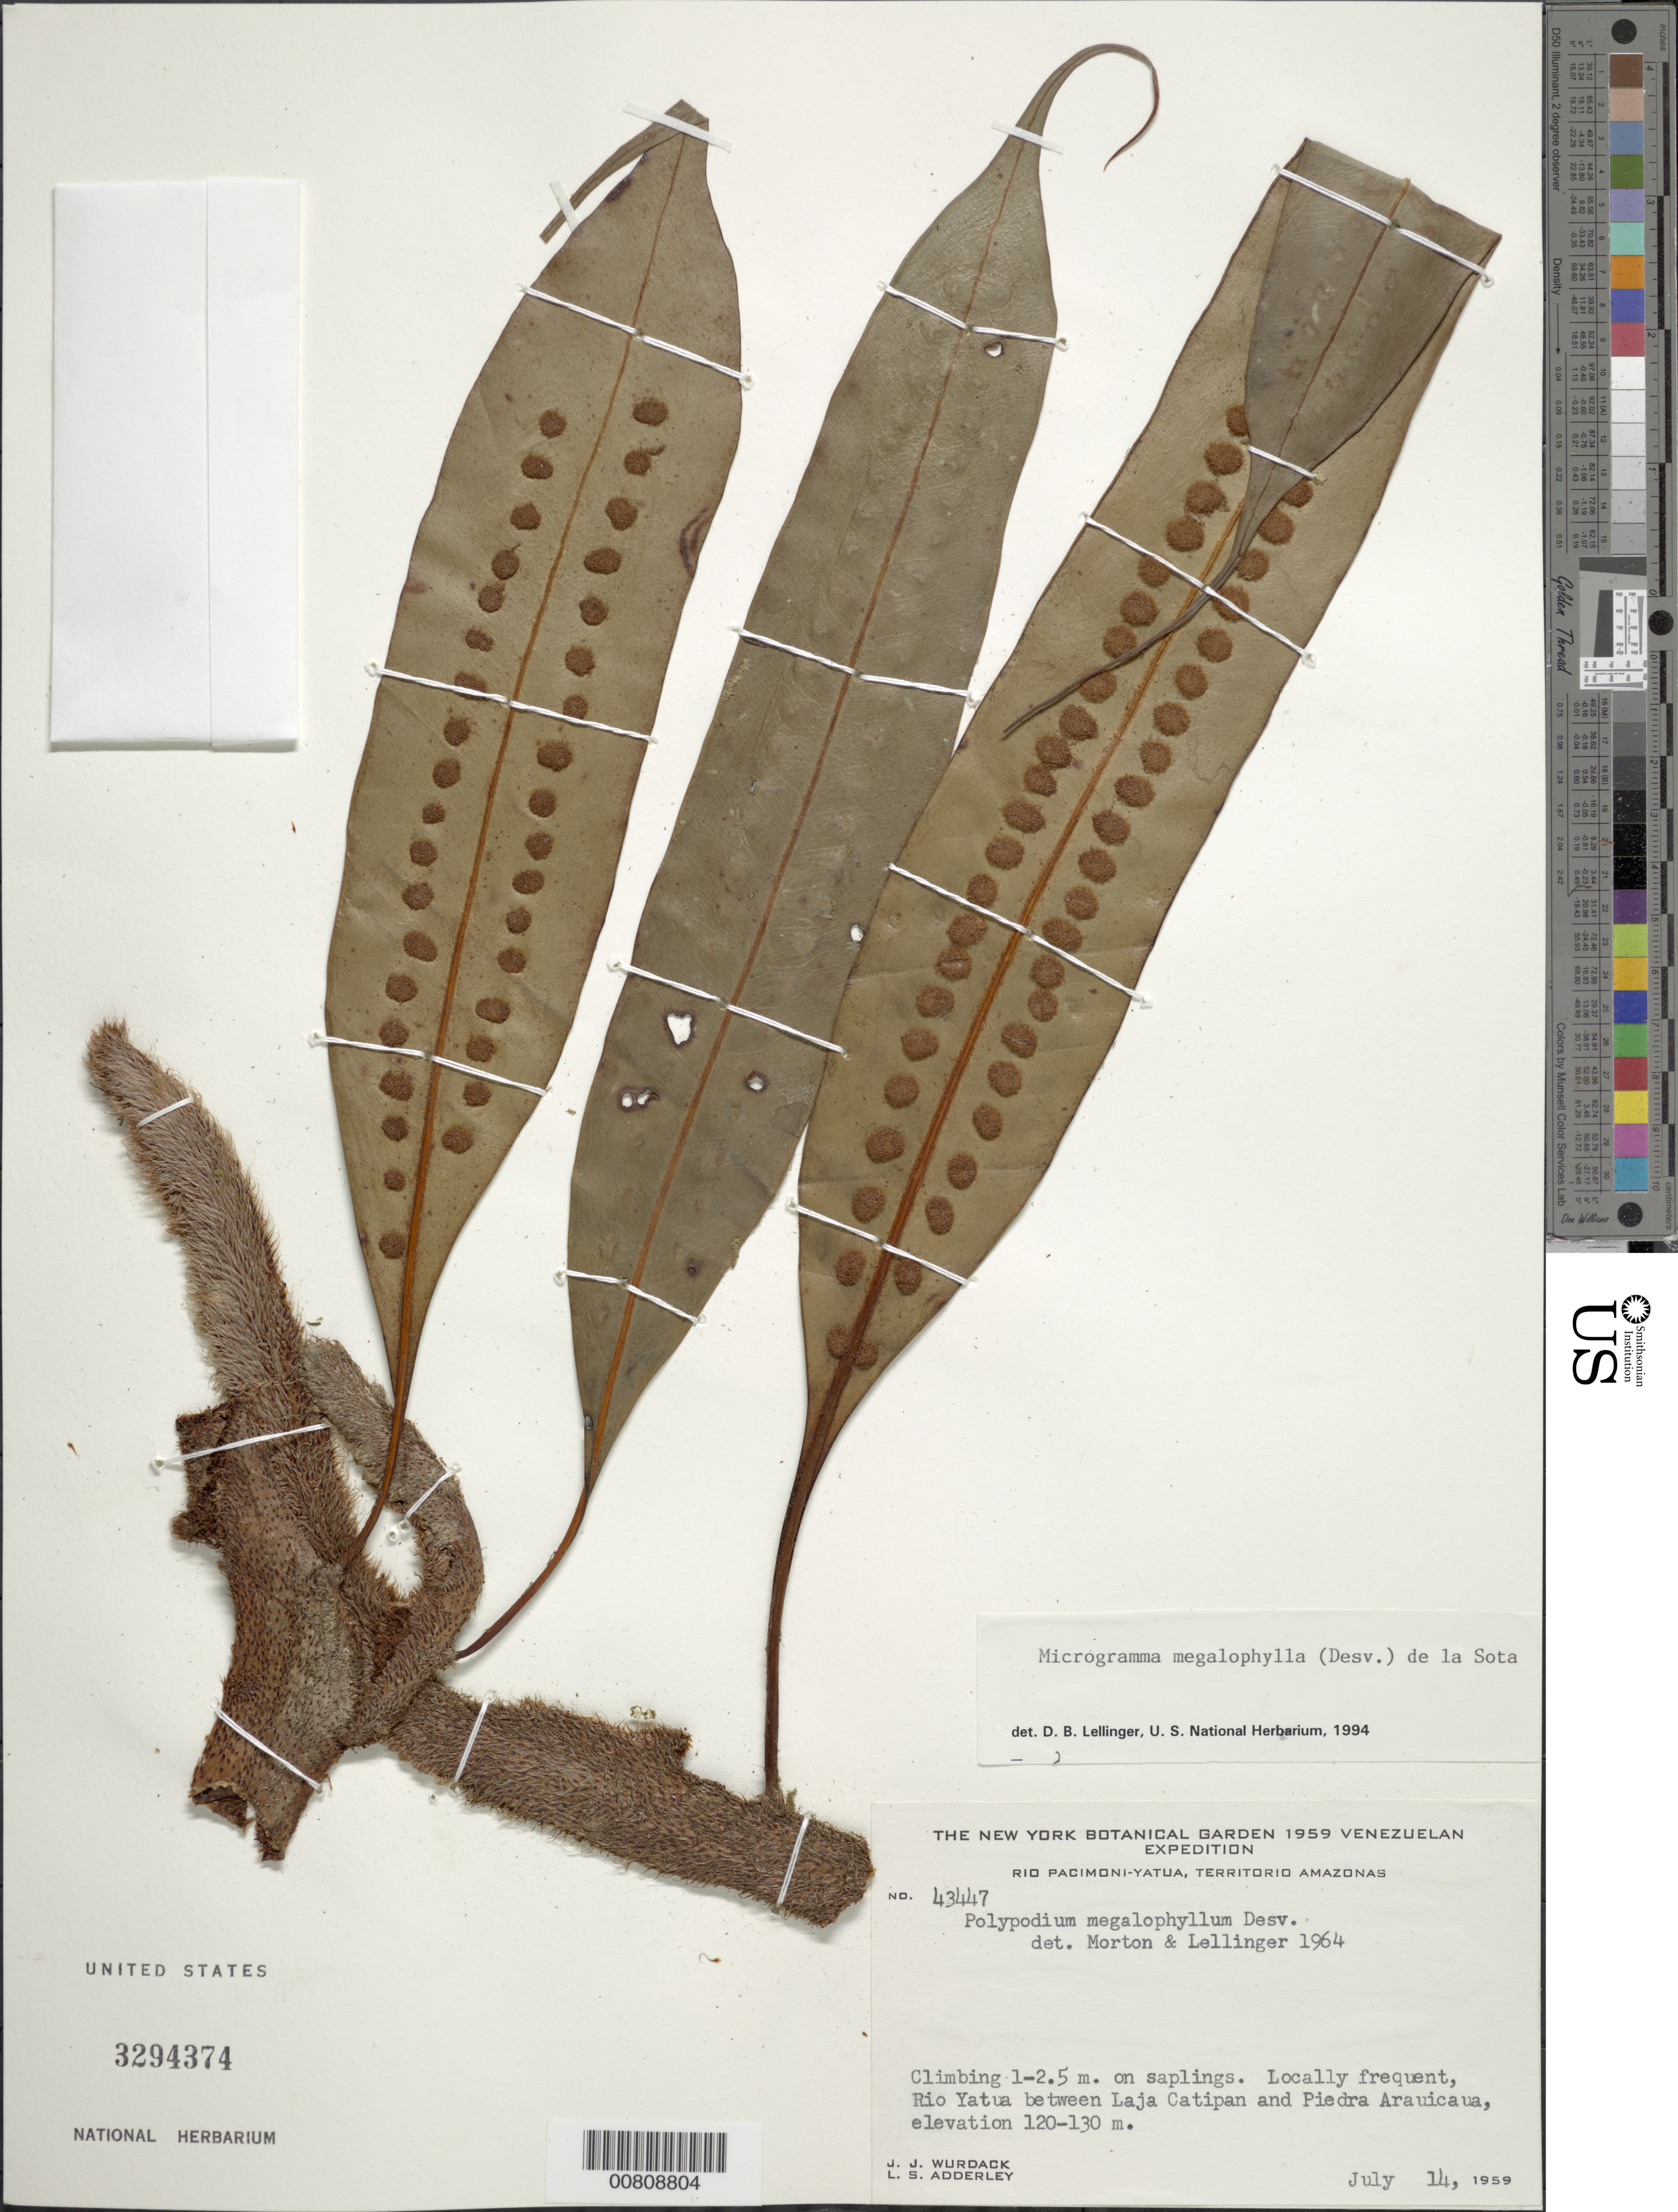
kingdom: Plantae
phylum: Tracheophyta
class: Polypodiopsida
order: Polypodiales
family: Polypodiaceae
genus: Microgramma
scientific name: Microgramma megalophylla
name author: (Desv.) de la Sota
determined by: Lellinger, David B., (BOT), Smithsonian Institution - National Museum of Natural History (UNITED STATES)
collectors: J. J. Wurdack & L. S. Adderley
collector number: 43447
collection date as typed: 14-Jul-59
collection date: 1959-07-14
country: Venezuela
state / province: Amazonas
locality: Río Pacimoni - Yatua, between Laja Catipan and Piedra Arauicaua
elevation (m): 120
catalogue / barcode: US 3294374